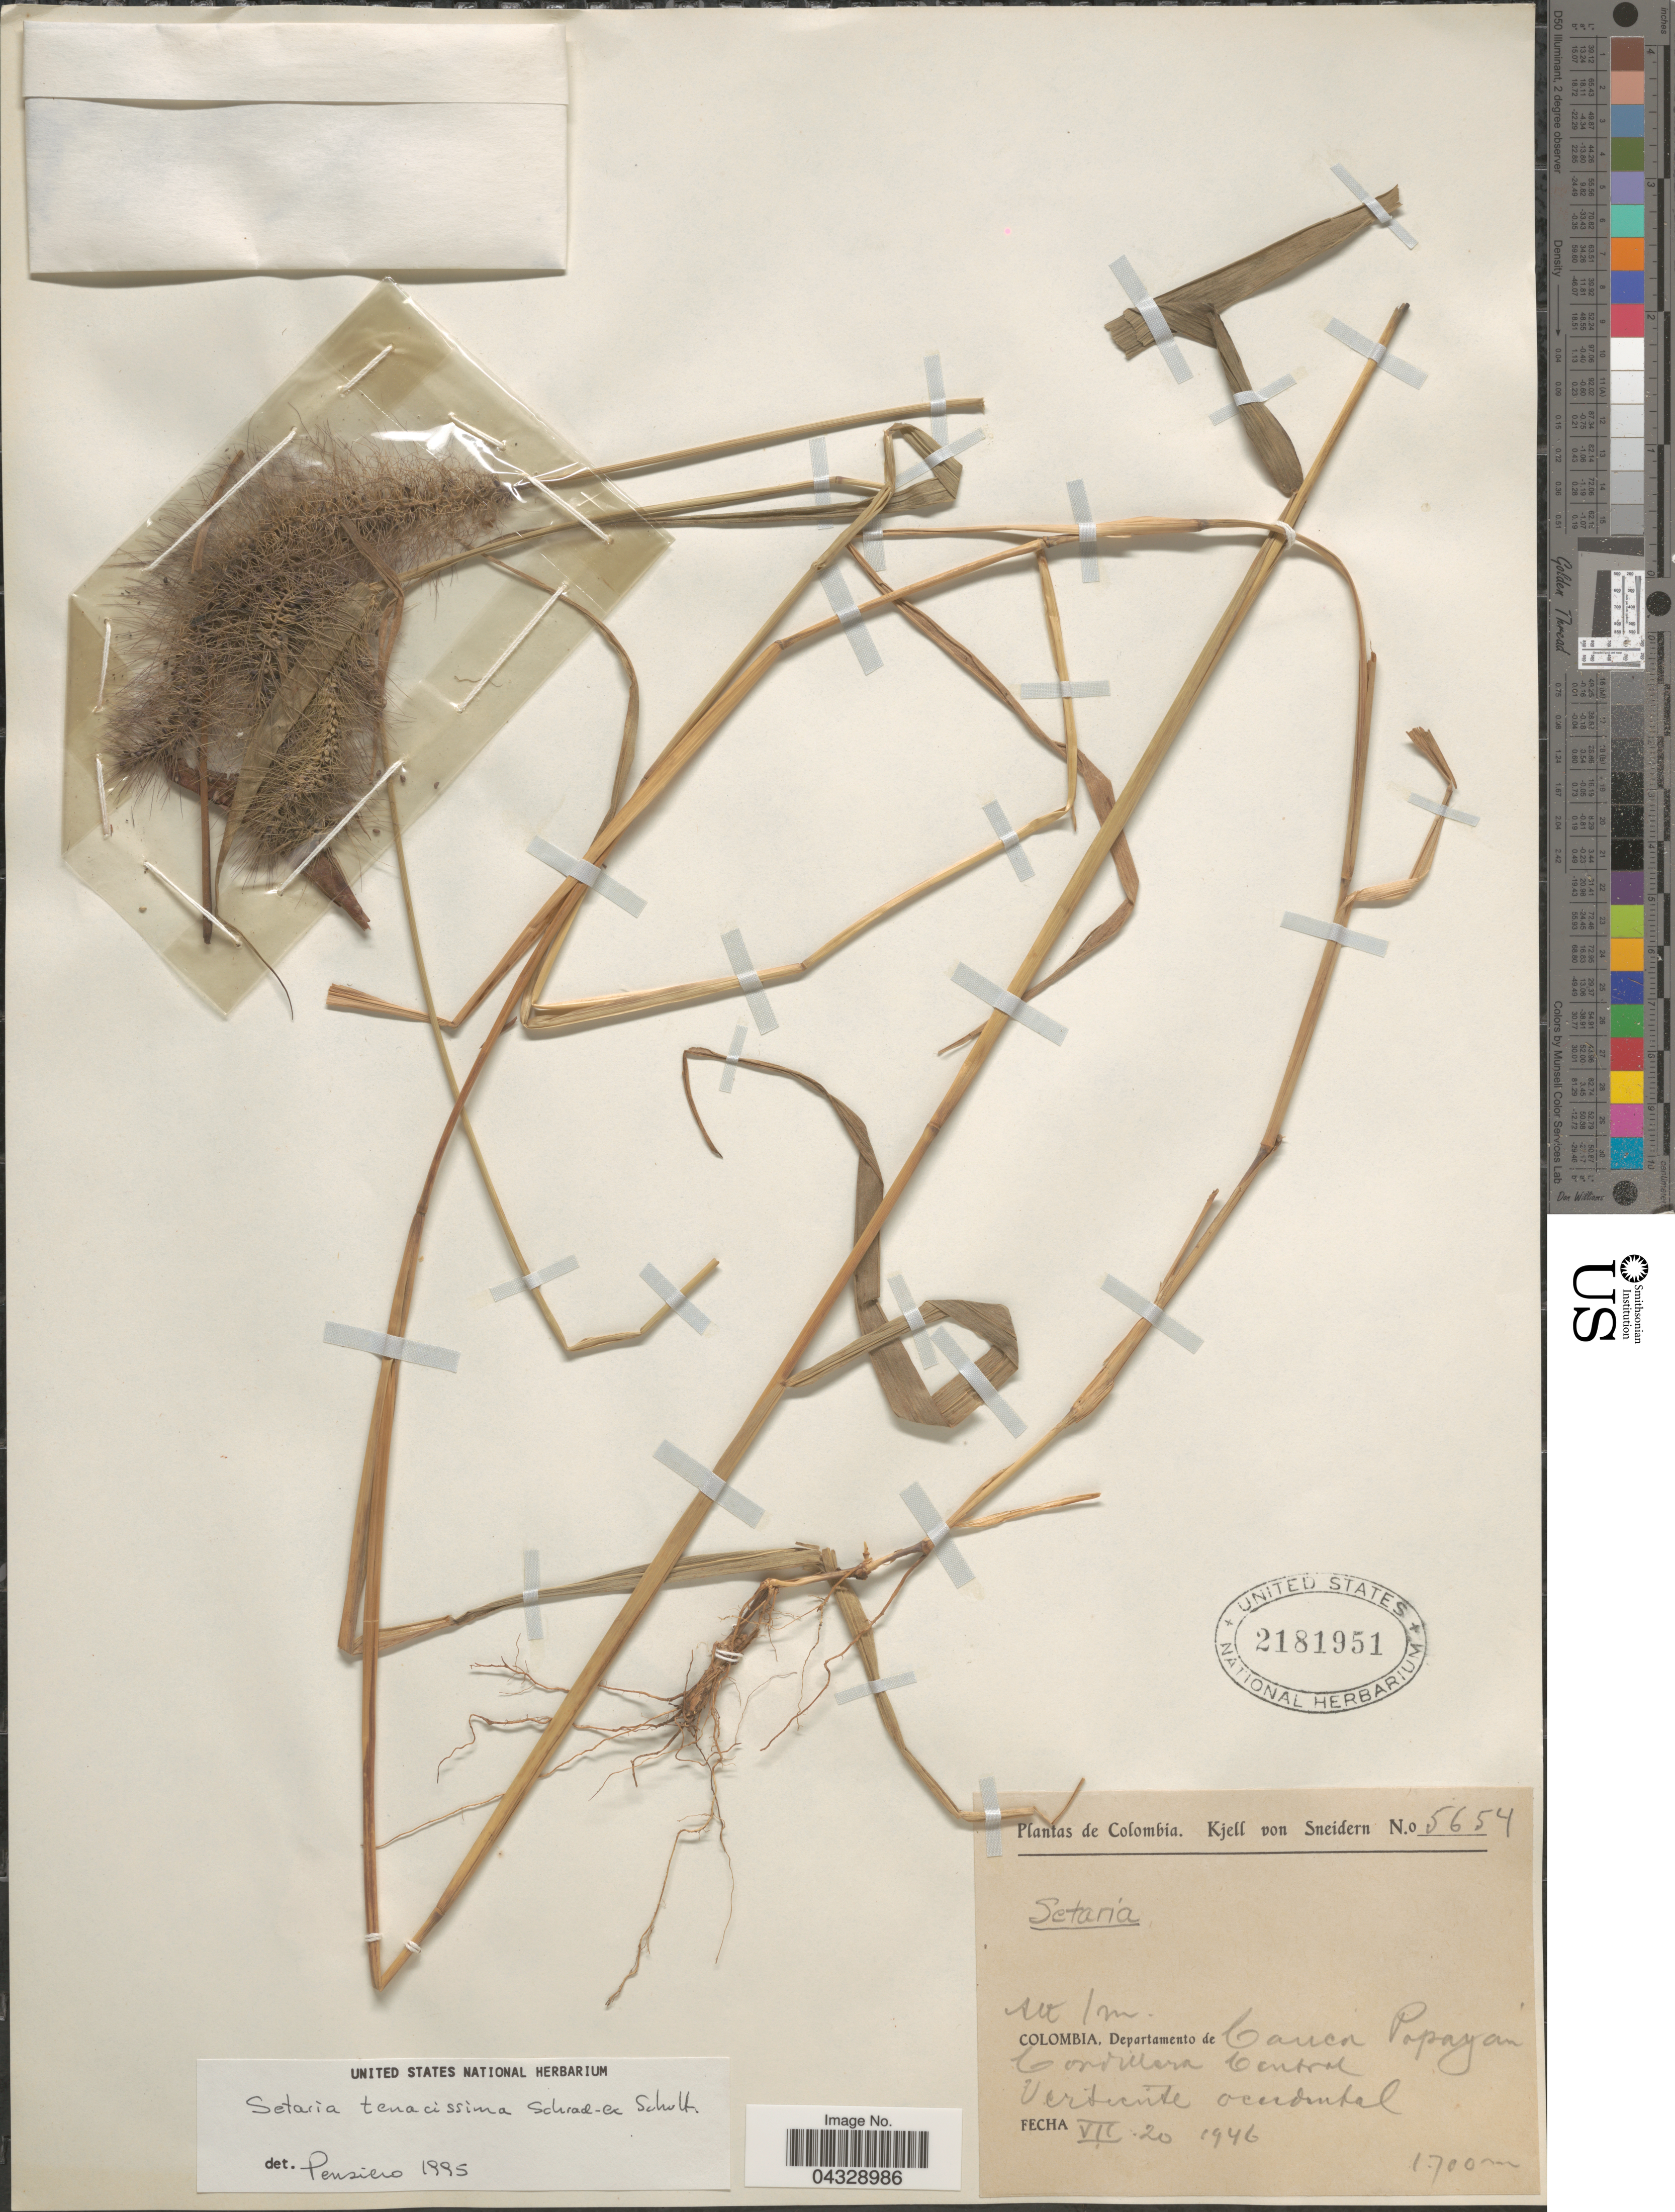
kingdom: Plantae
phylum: Tracheophyta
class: Liliopsida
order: Poales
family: Poaceae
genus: Setaria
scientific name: Setaria tenacissima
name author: Schrad. ex Schult.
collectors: K. von Sneidern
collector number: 5654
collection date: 1946-07-20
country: Colombia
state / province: Cauca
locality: Departamento de Cauca. Popayan. Cordillera Central. Vertiente occidental.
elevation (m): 1700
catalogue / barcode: US 2181951